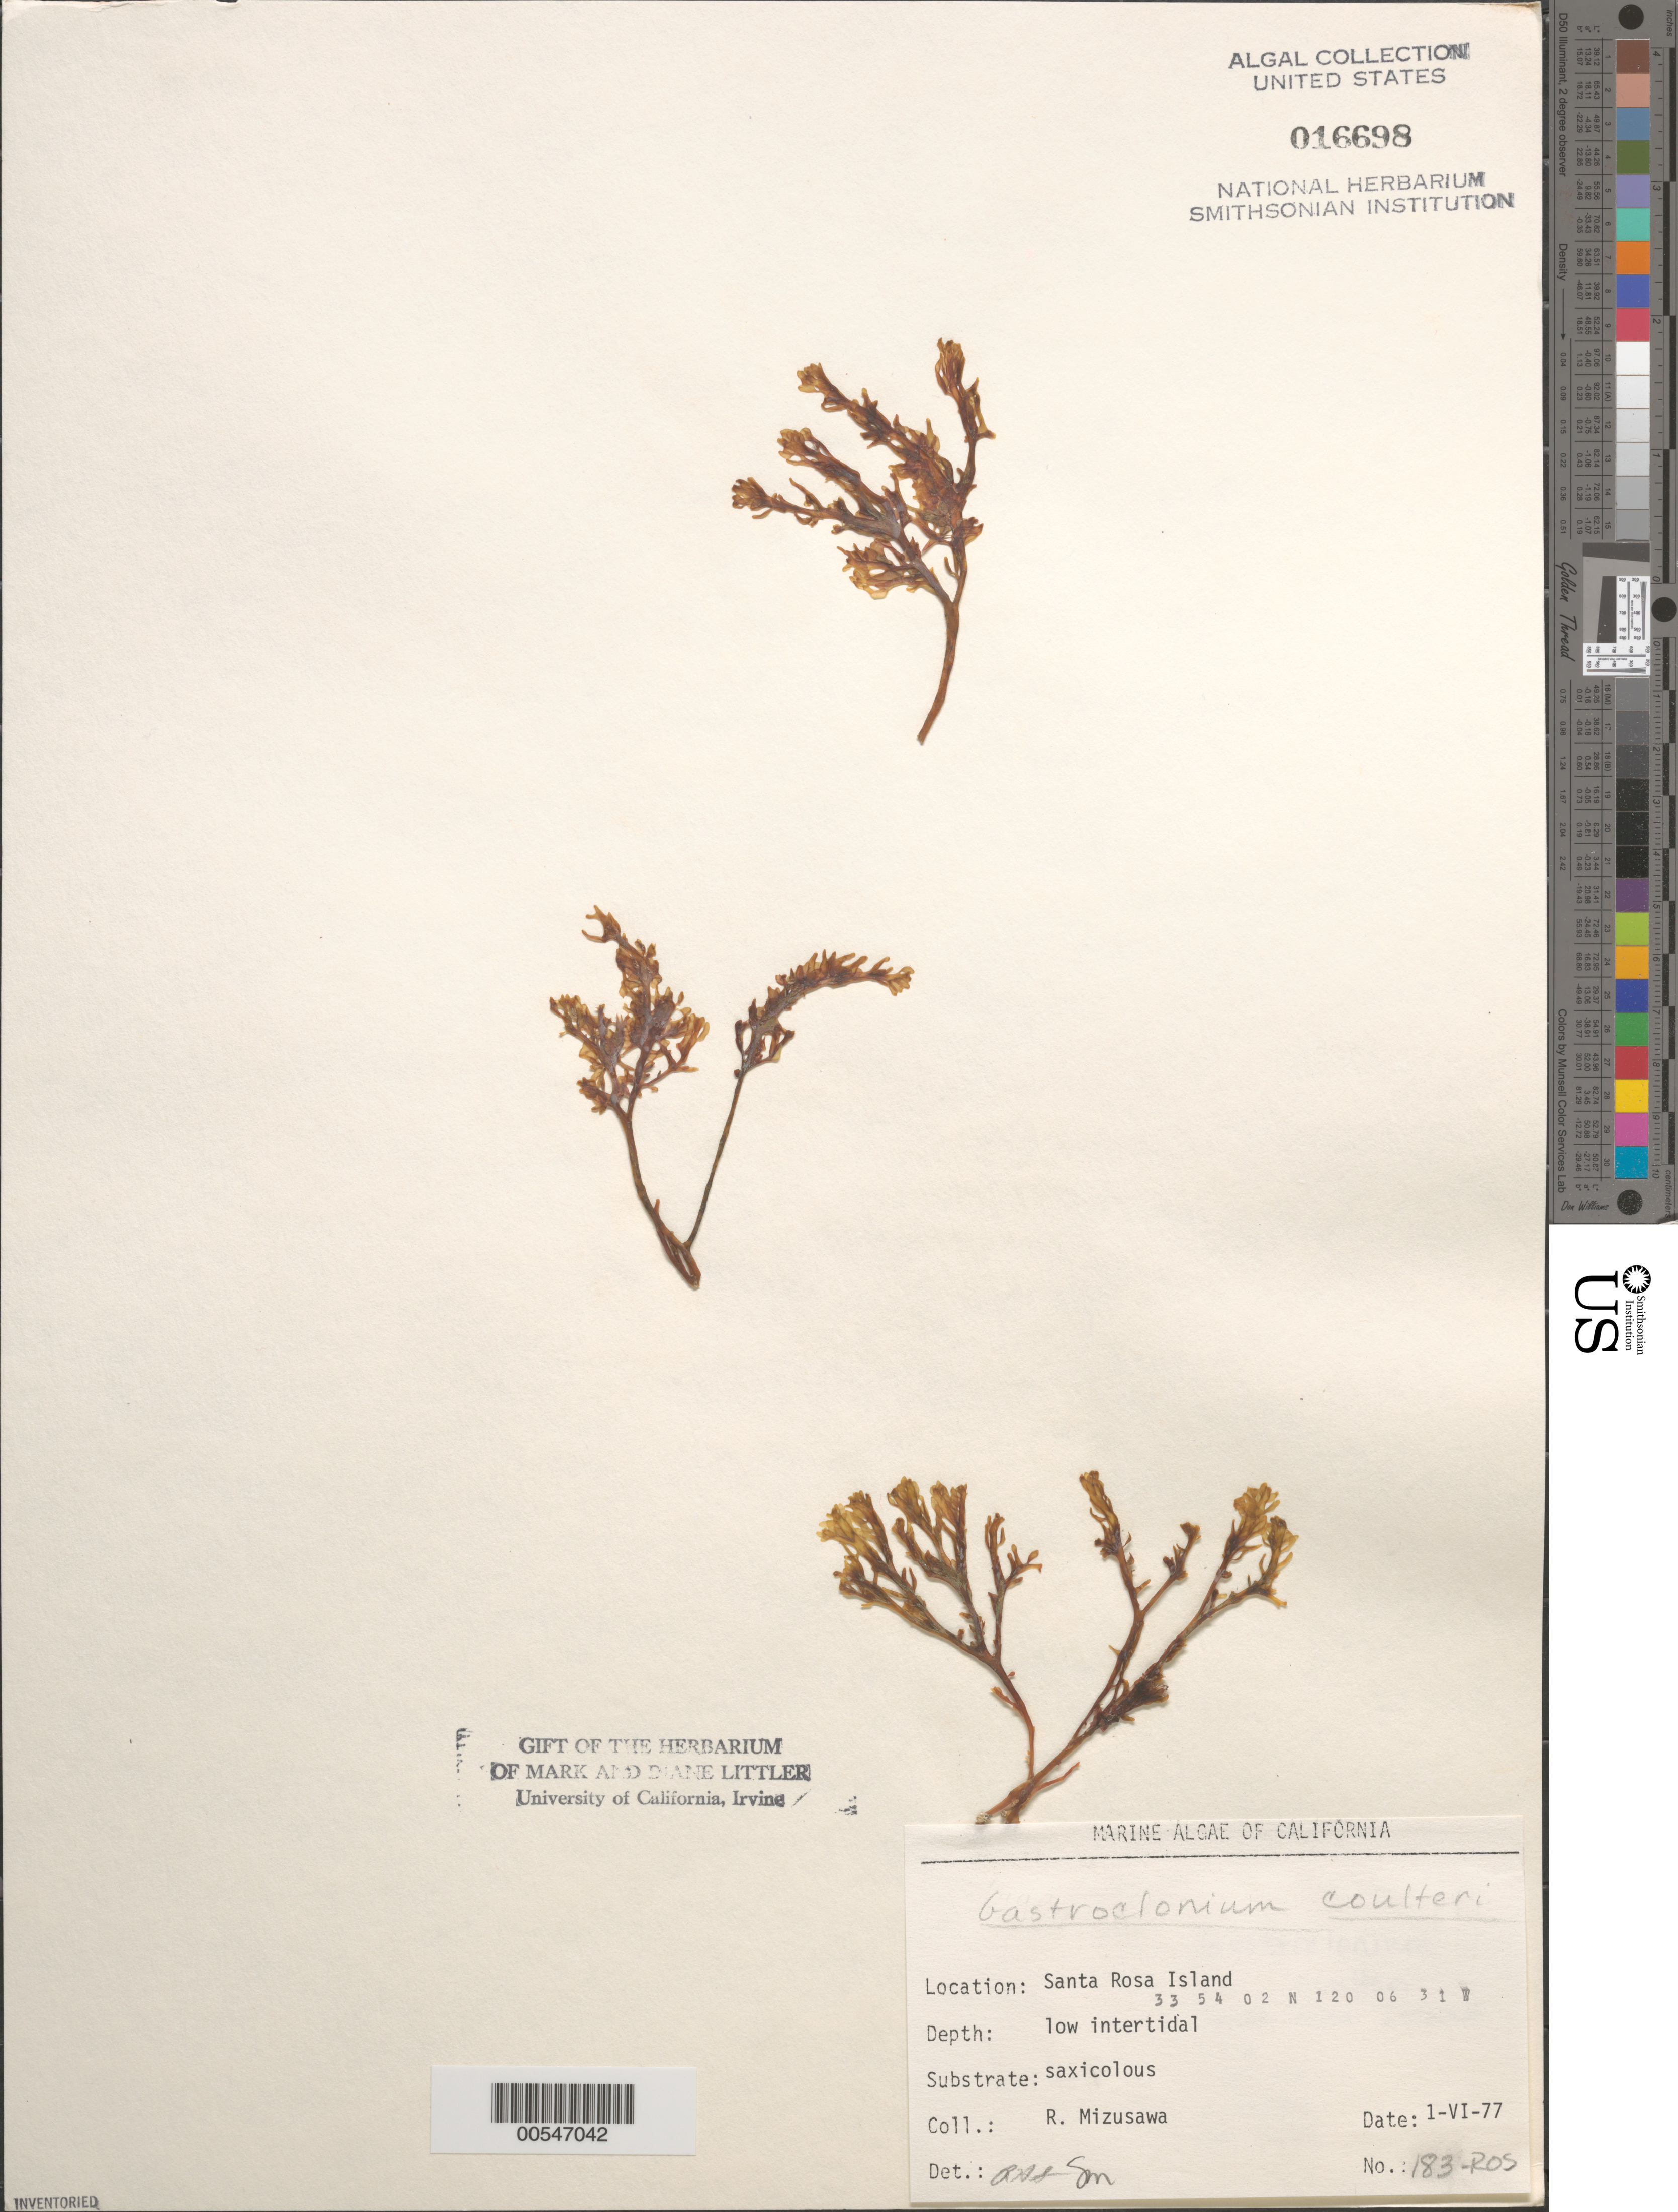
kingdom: Plantae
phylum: Rhodophyta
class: Florideophyceae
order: Rhodymeniales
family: Champiaceae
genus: Neogastroclonium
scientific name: Neogastroclonium subarticulatum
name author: (Turner) L. Le Gall et al.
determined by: Algae name updating Project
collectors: R. Mizusawa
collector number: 183-ROS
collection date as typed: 01 Jun 1977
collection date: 1977-06-01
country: United States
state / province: California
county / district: Santa Barbara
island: Santa Rosa Island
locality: Johnson's Lee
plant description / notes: BLM-SOCALBIGHT Rocky Intertidal Survey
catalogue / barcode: US 16698